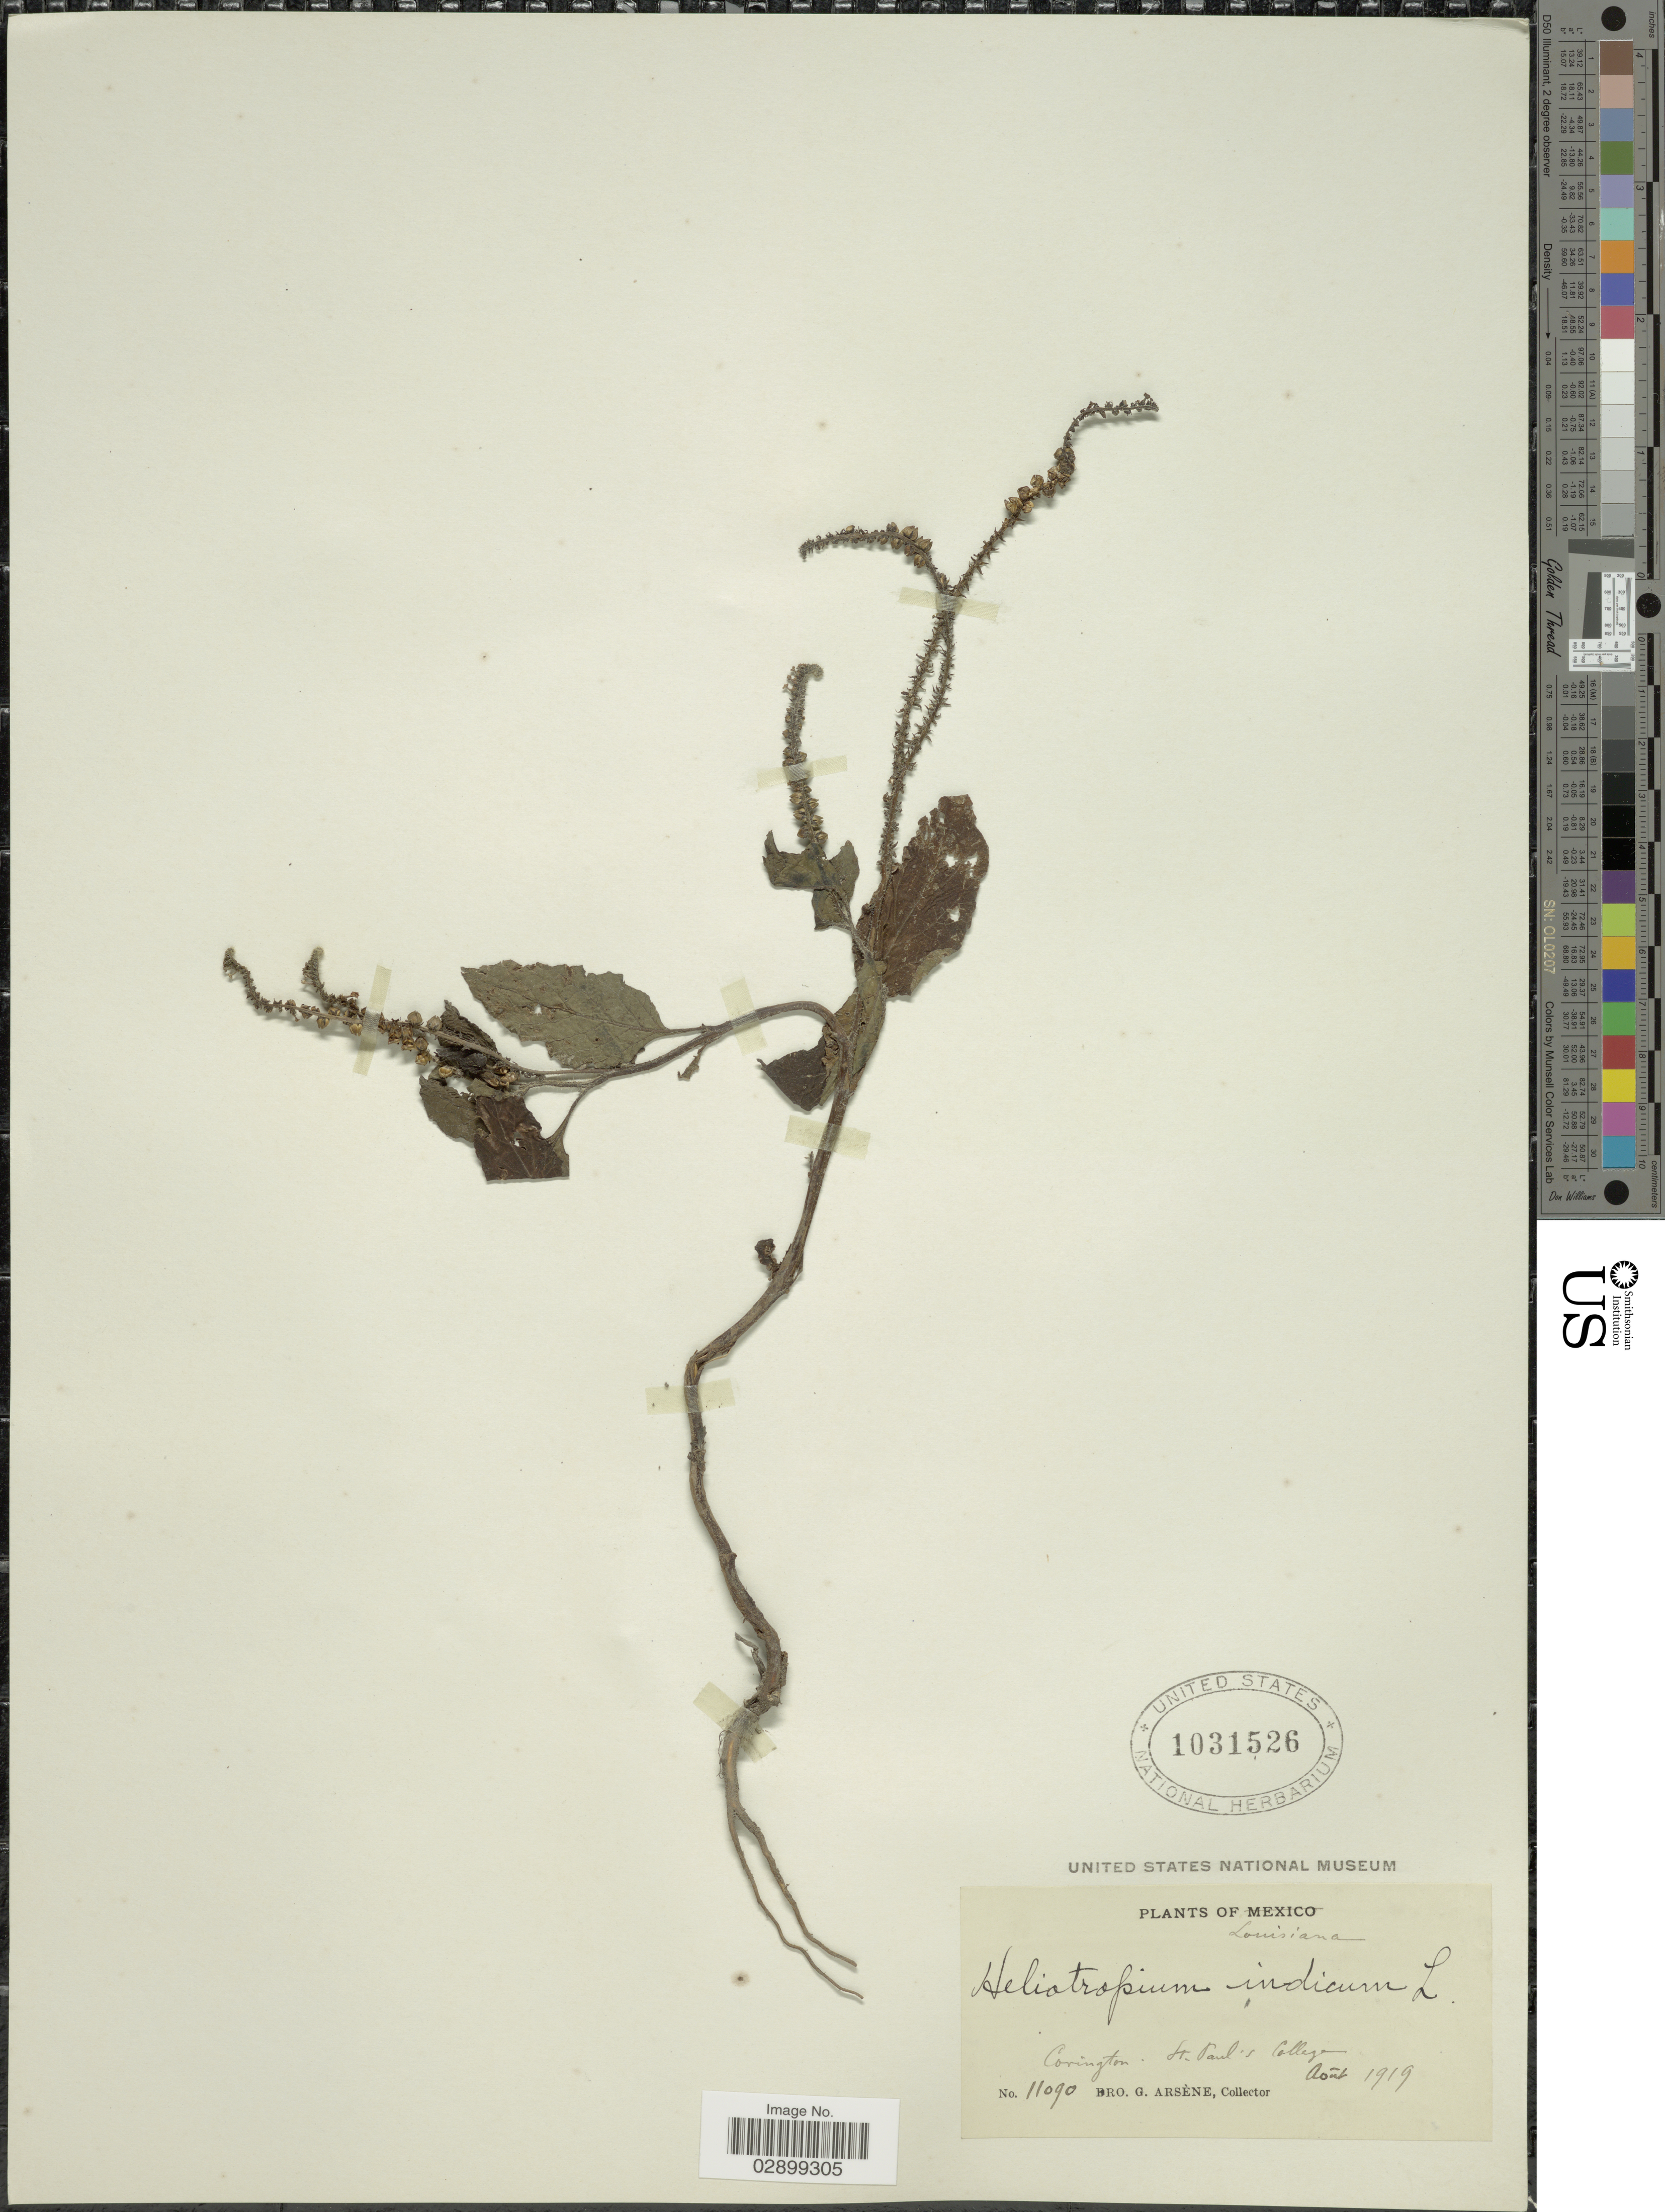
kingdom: Plantae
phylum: Tracheophyta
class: Magnoliopsida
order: Boraginales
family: Heliotropiaceae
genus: Heliotropium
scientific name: Heliotropium indicum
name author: L.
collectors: Bro. G. Arsène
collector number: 11090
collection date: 1919-08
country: United States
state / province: Louisiana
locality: Covington. St. Paul's College.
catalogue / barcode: US 1031526